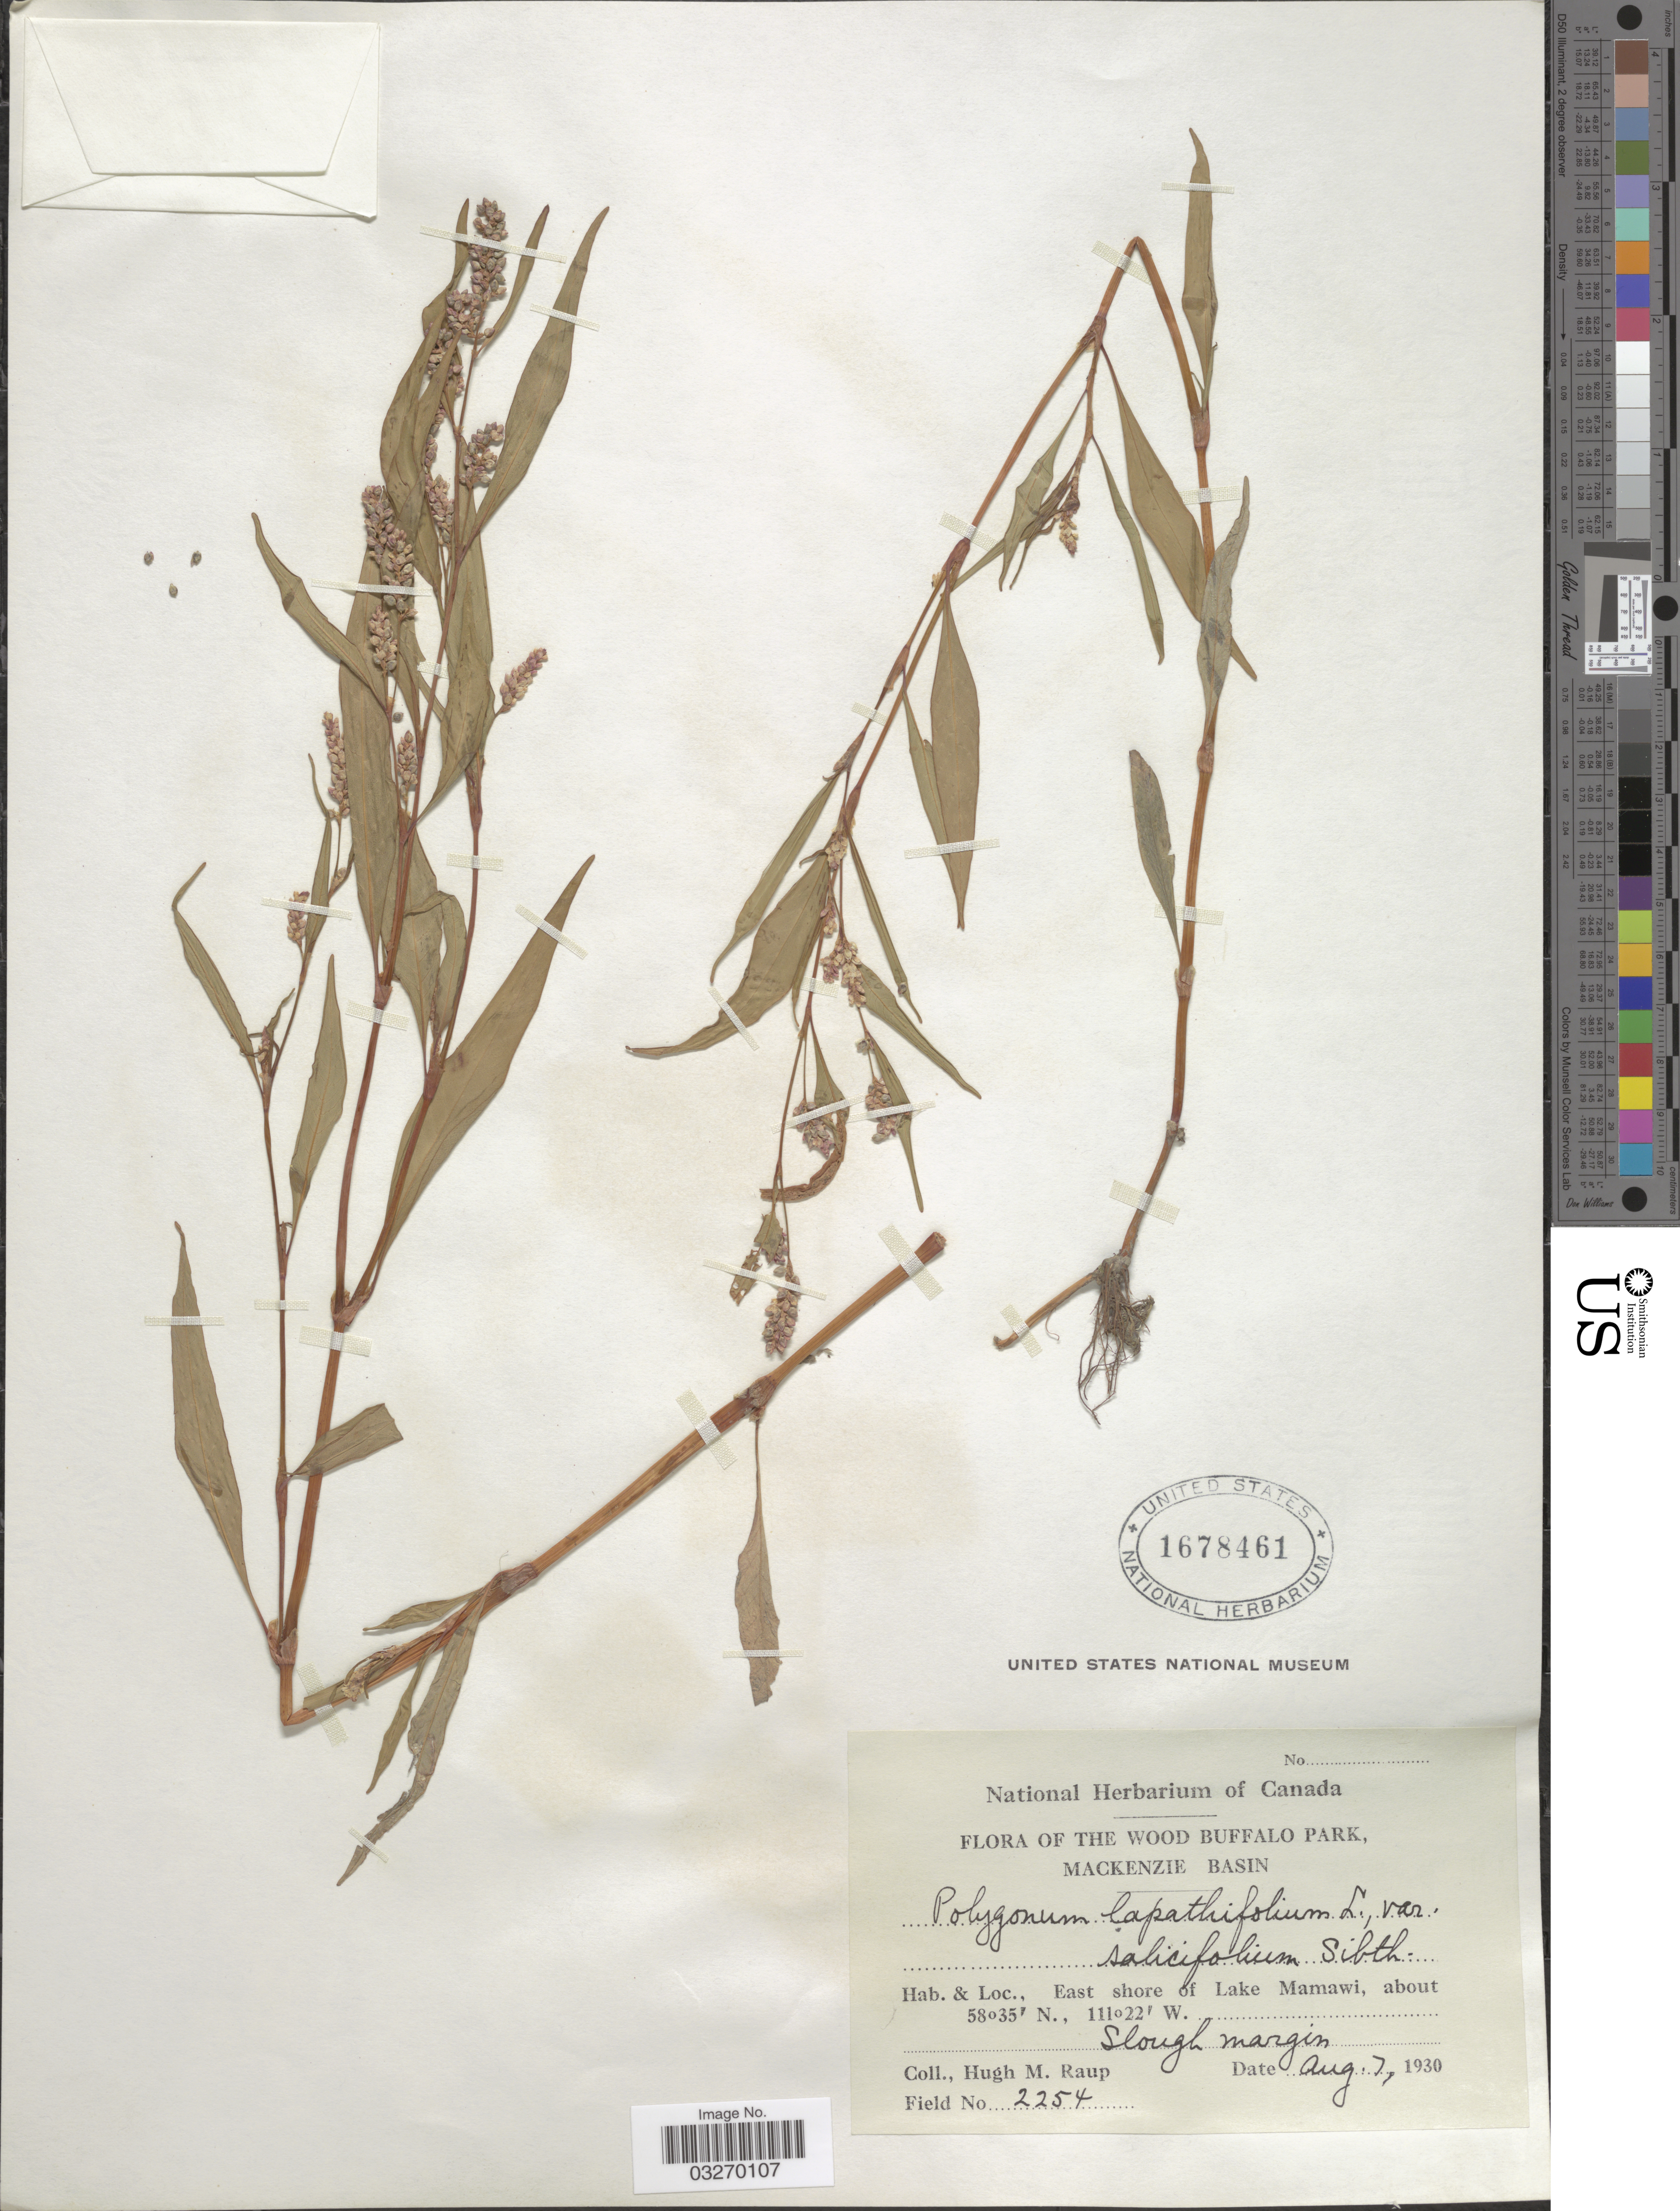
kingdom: Plantae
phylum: Tracheophyta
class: Magnoliopsida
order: Caryophyllales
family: Polygonaceae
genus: Persicaria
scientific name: Persicaria lapathifolia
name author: (L.) Delarbre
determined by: Atha, D. E.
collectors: H. Raup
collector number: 2254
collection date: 1930-08-07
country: Canada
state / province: Alberta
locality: The Wood Buffalo Park, Mackenzie Basin. East shore of Lake Mamawi. Slough margin.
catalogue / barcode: US 1678461